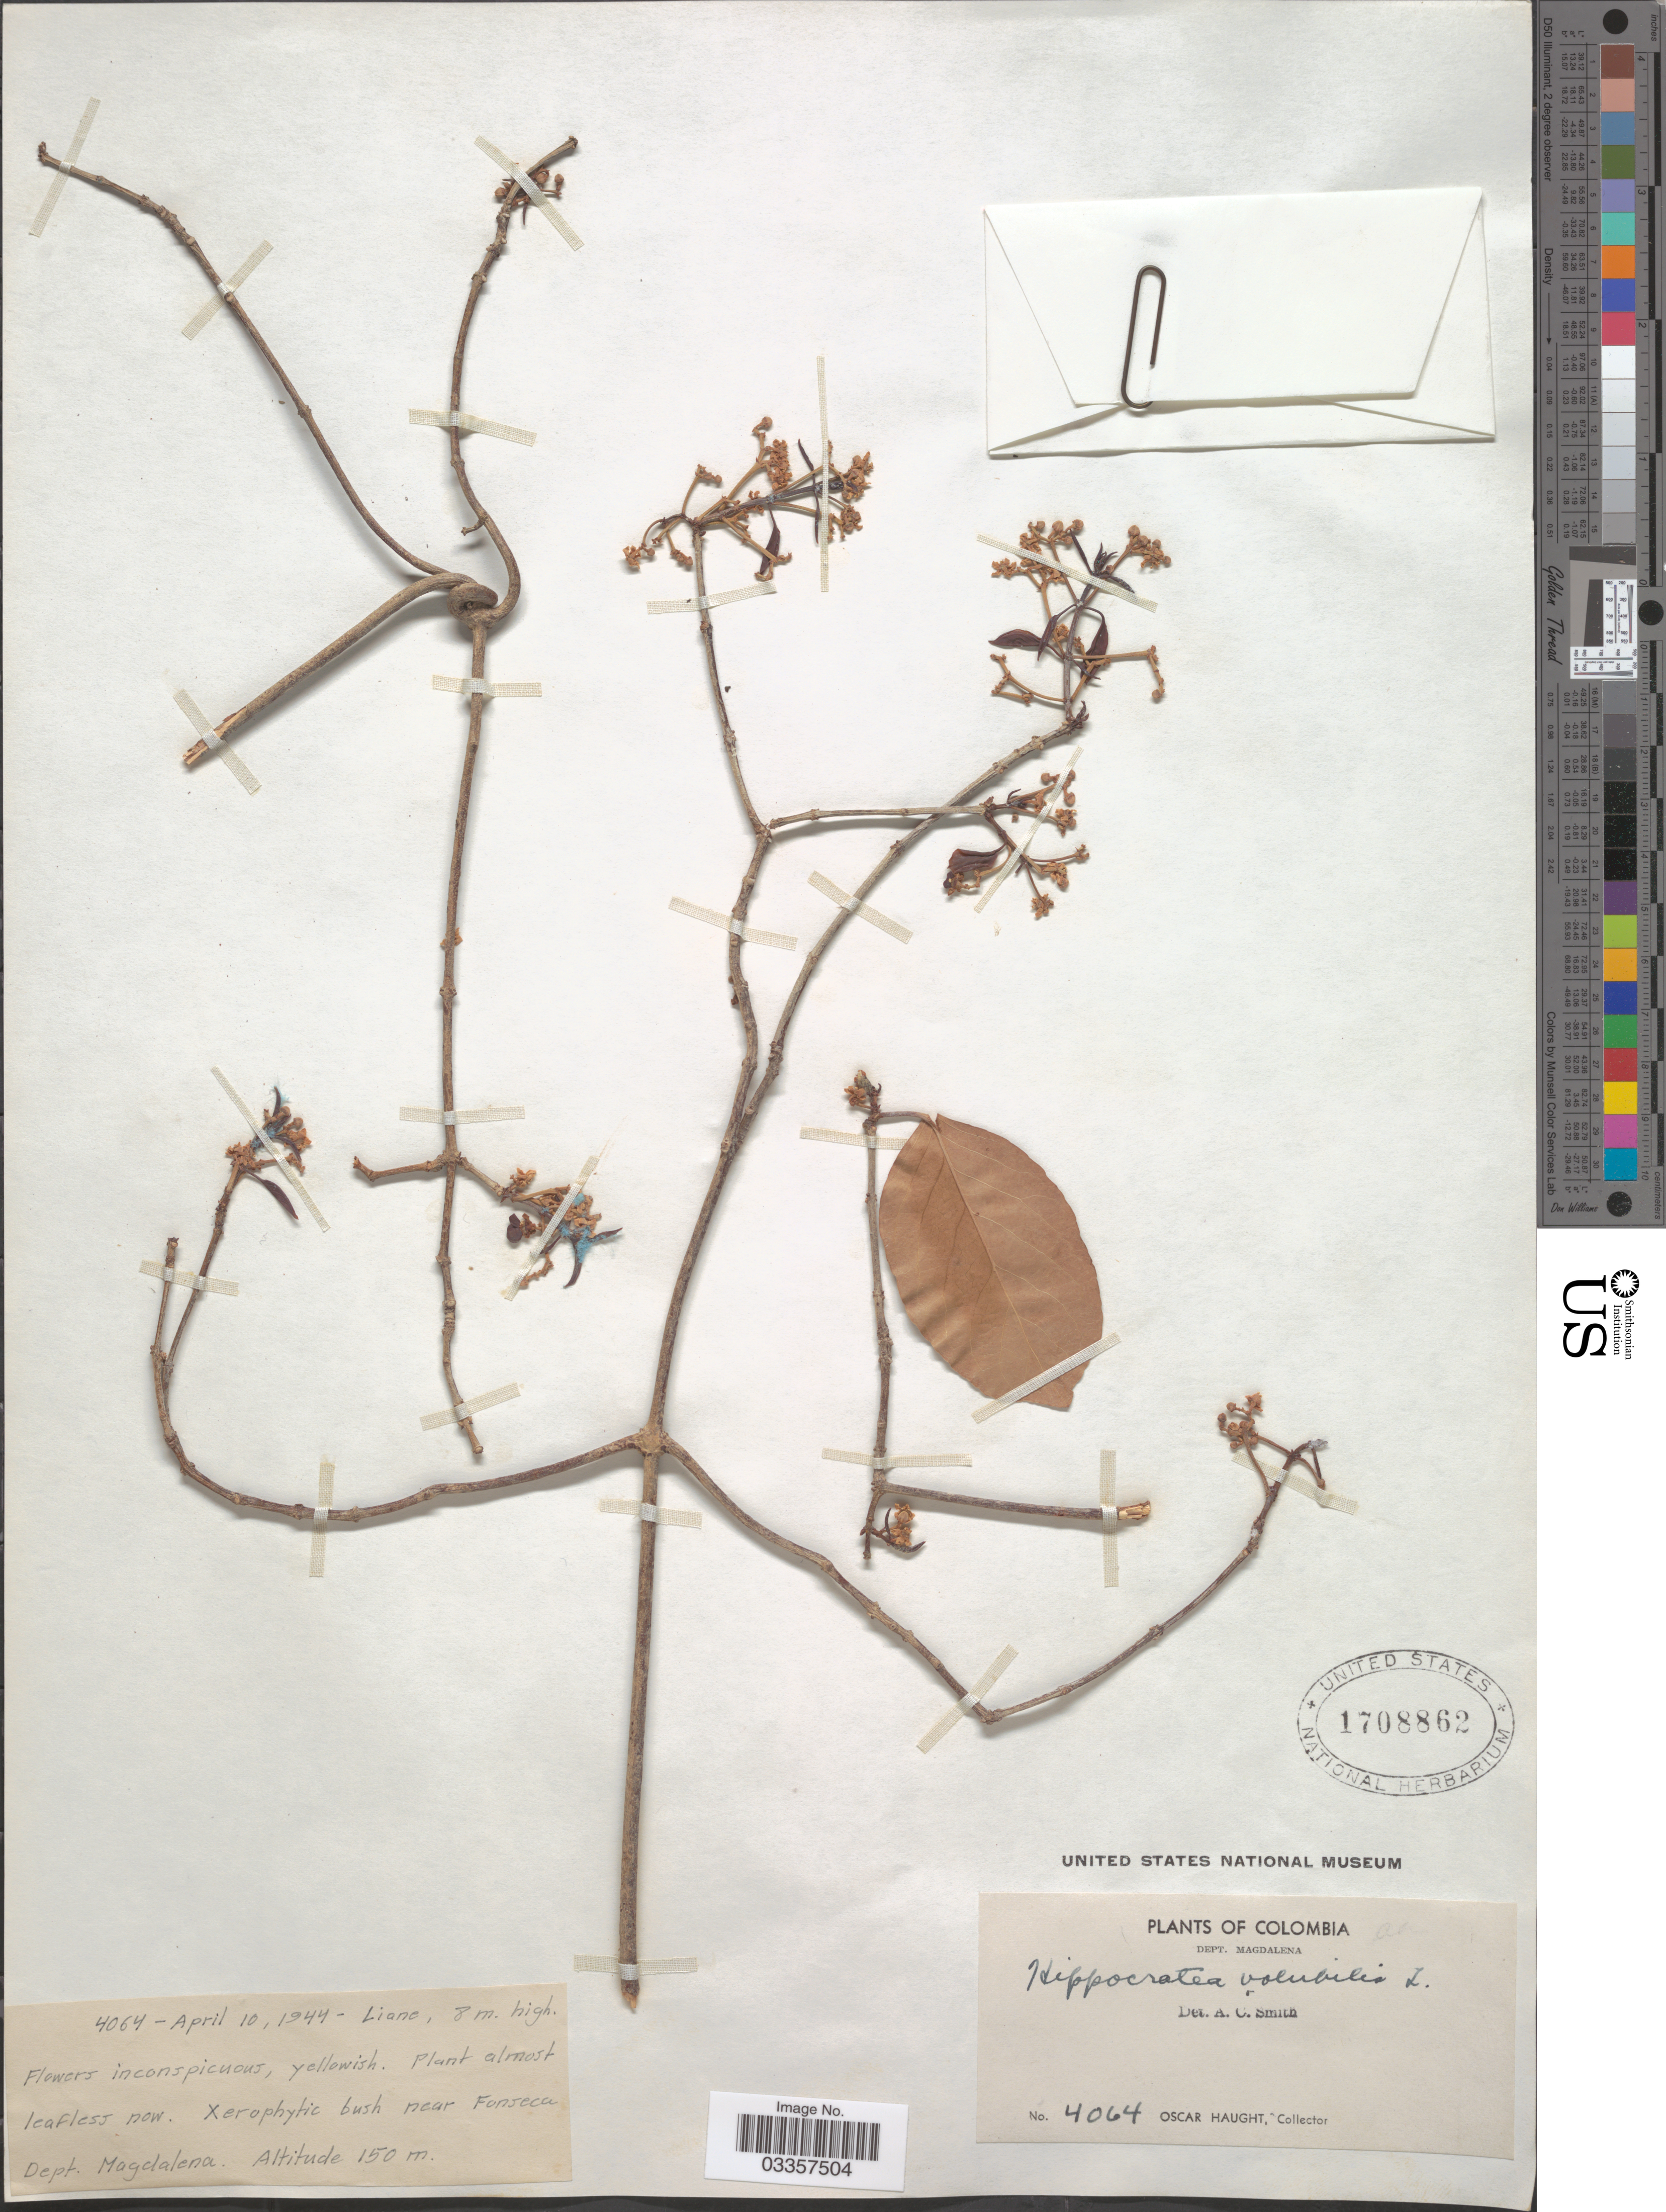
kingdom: Plantae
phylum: Tracheophyta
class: Magnoliopsida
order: Celastrales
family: Celastraceae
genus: Hippocratea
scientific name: Hippocratea volubilis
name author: L.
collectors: O. L. Haught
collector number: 4064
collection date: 1944-04-10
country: Colombia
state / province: Magdalena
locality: Xerophytic bush near Fonseca. Dept. Magdalena.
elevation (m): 150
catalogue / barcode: US 1708862